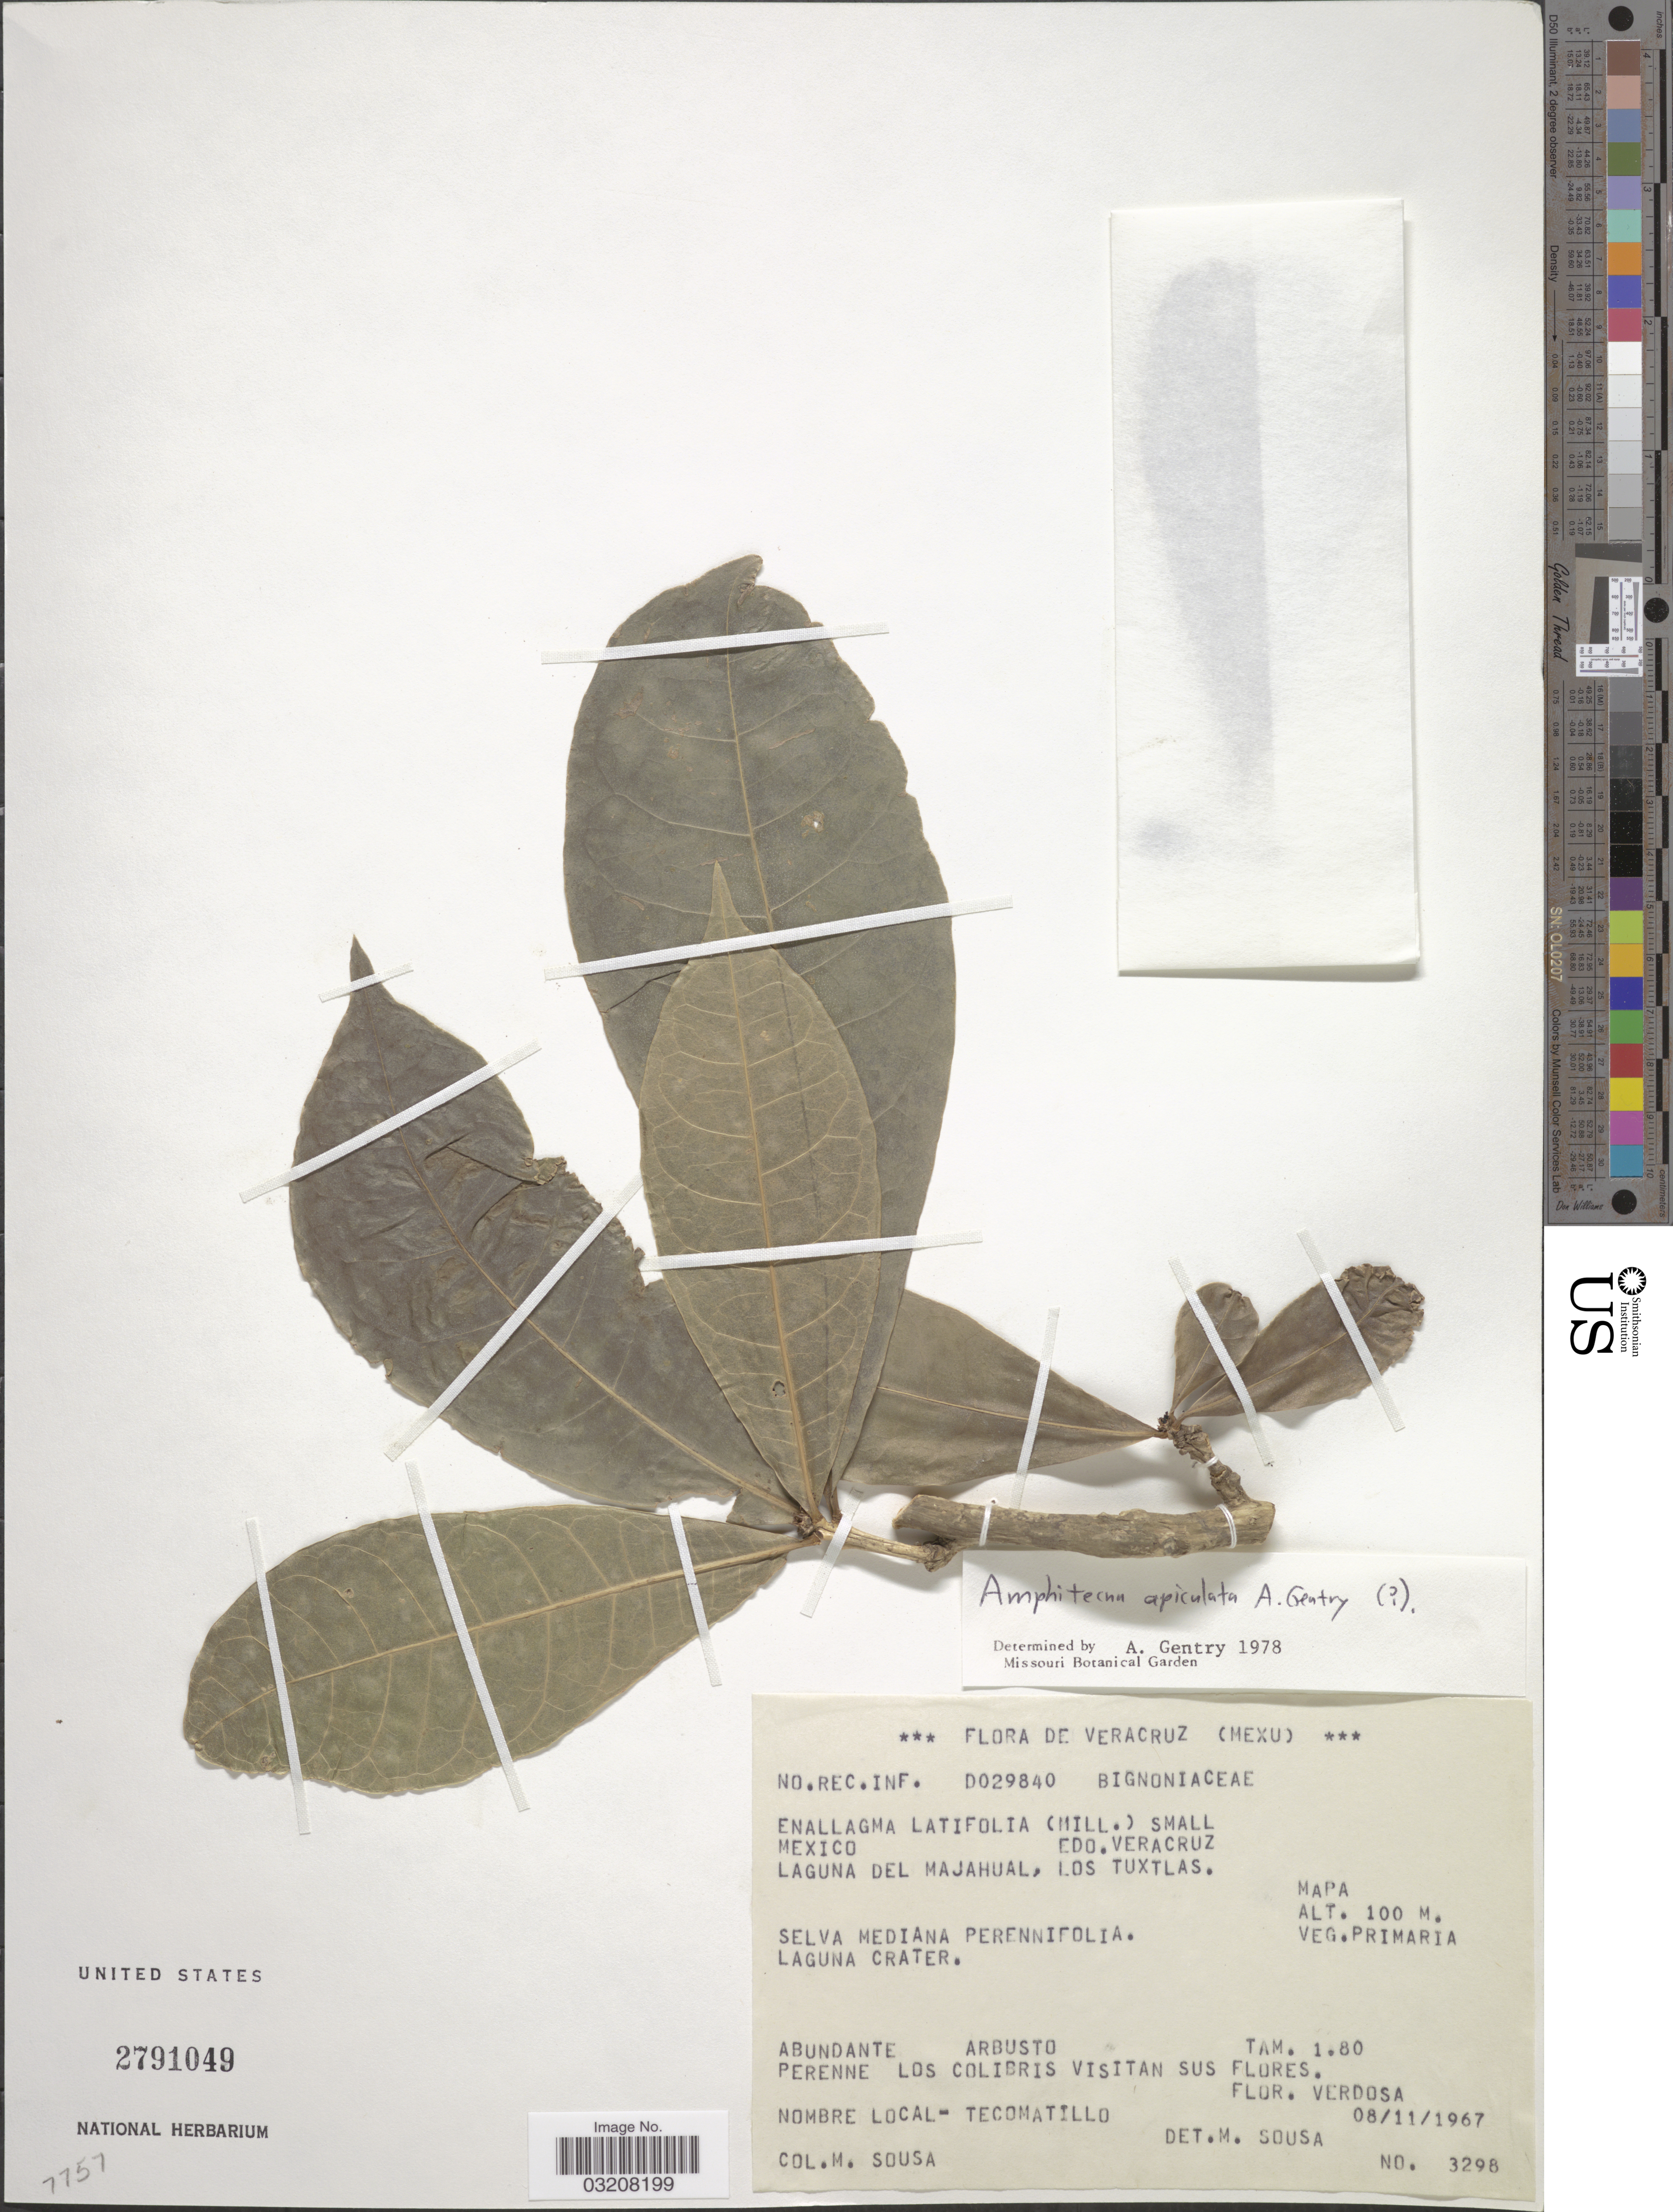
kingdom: Plantae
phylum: Tracheophyta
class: Magnoliopsida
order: Lamiales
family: Bignoniaceae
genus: Amphitecna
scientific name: Amphitecna apiculata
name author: A.H. Gentry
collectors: M. Sousa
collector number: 3298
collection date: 1967-11-08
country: Mexico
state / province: Veracruz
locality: Veracruz. Laguna del Majahual, Los Tuxtlas. Selva Mediana Perennifolia. Laguna Crater.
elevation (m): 100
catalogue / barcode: US 2791049